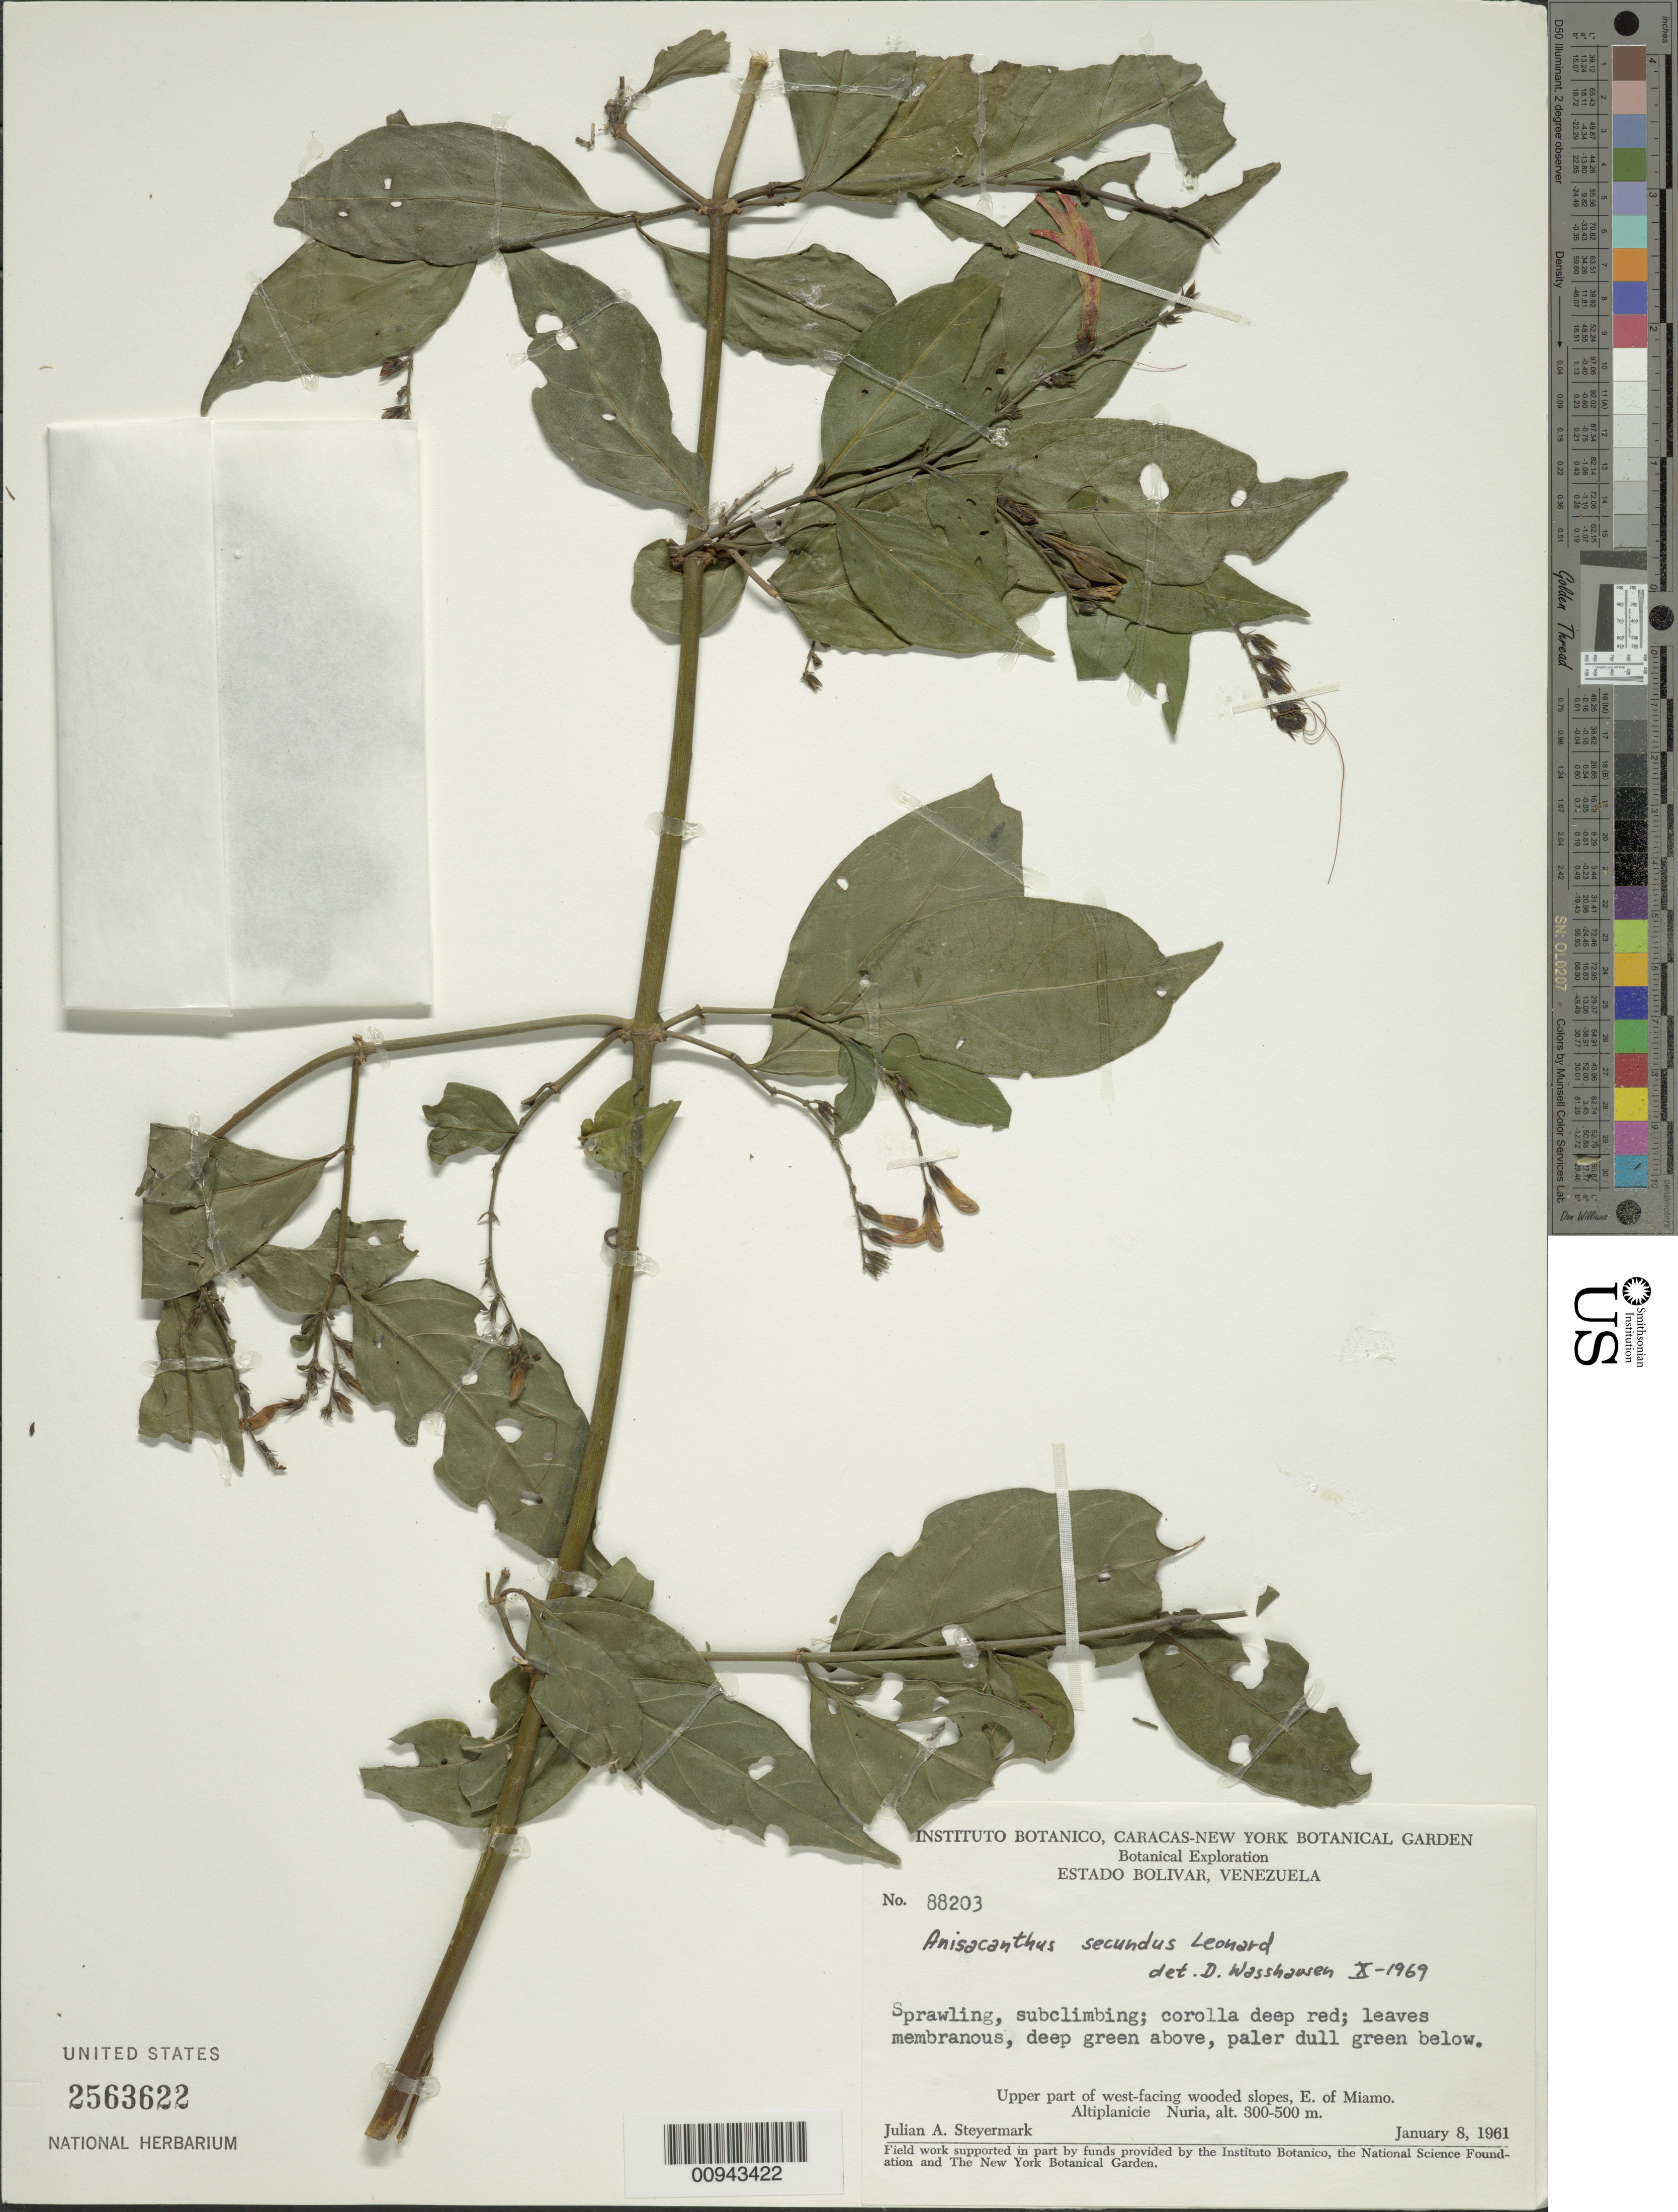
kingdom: Plantae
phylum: Tracheophyta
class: Magnoliopsida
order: Lamiales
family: Acanthaceae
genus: Anisacanthus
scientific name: Anisacanthus secundus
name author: Leonard in A.C. Sm.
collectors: J. Steyermark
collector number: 88203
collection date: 1961-01-08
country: Venezuela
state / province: Bolivar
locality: Upper part of west-facing wooded slopes, E. of Miamo, Altiplanicie Nuria.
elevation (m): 300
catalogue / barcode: US 2563622